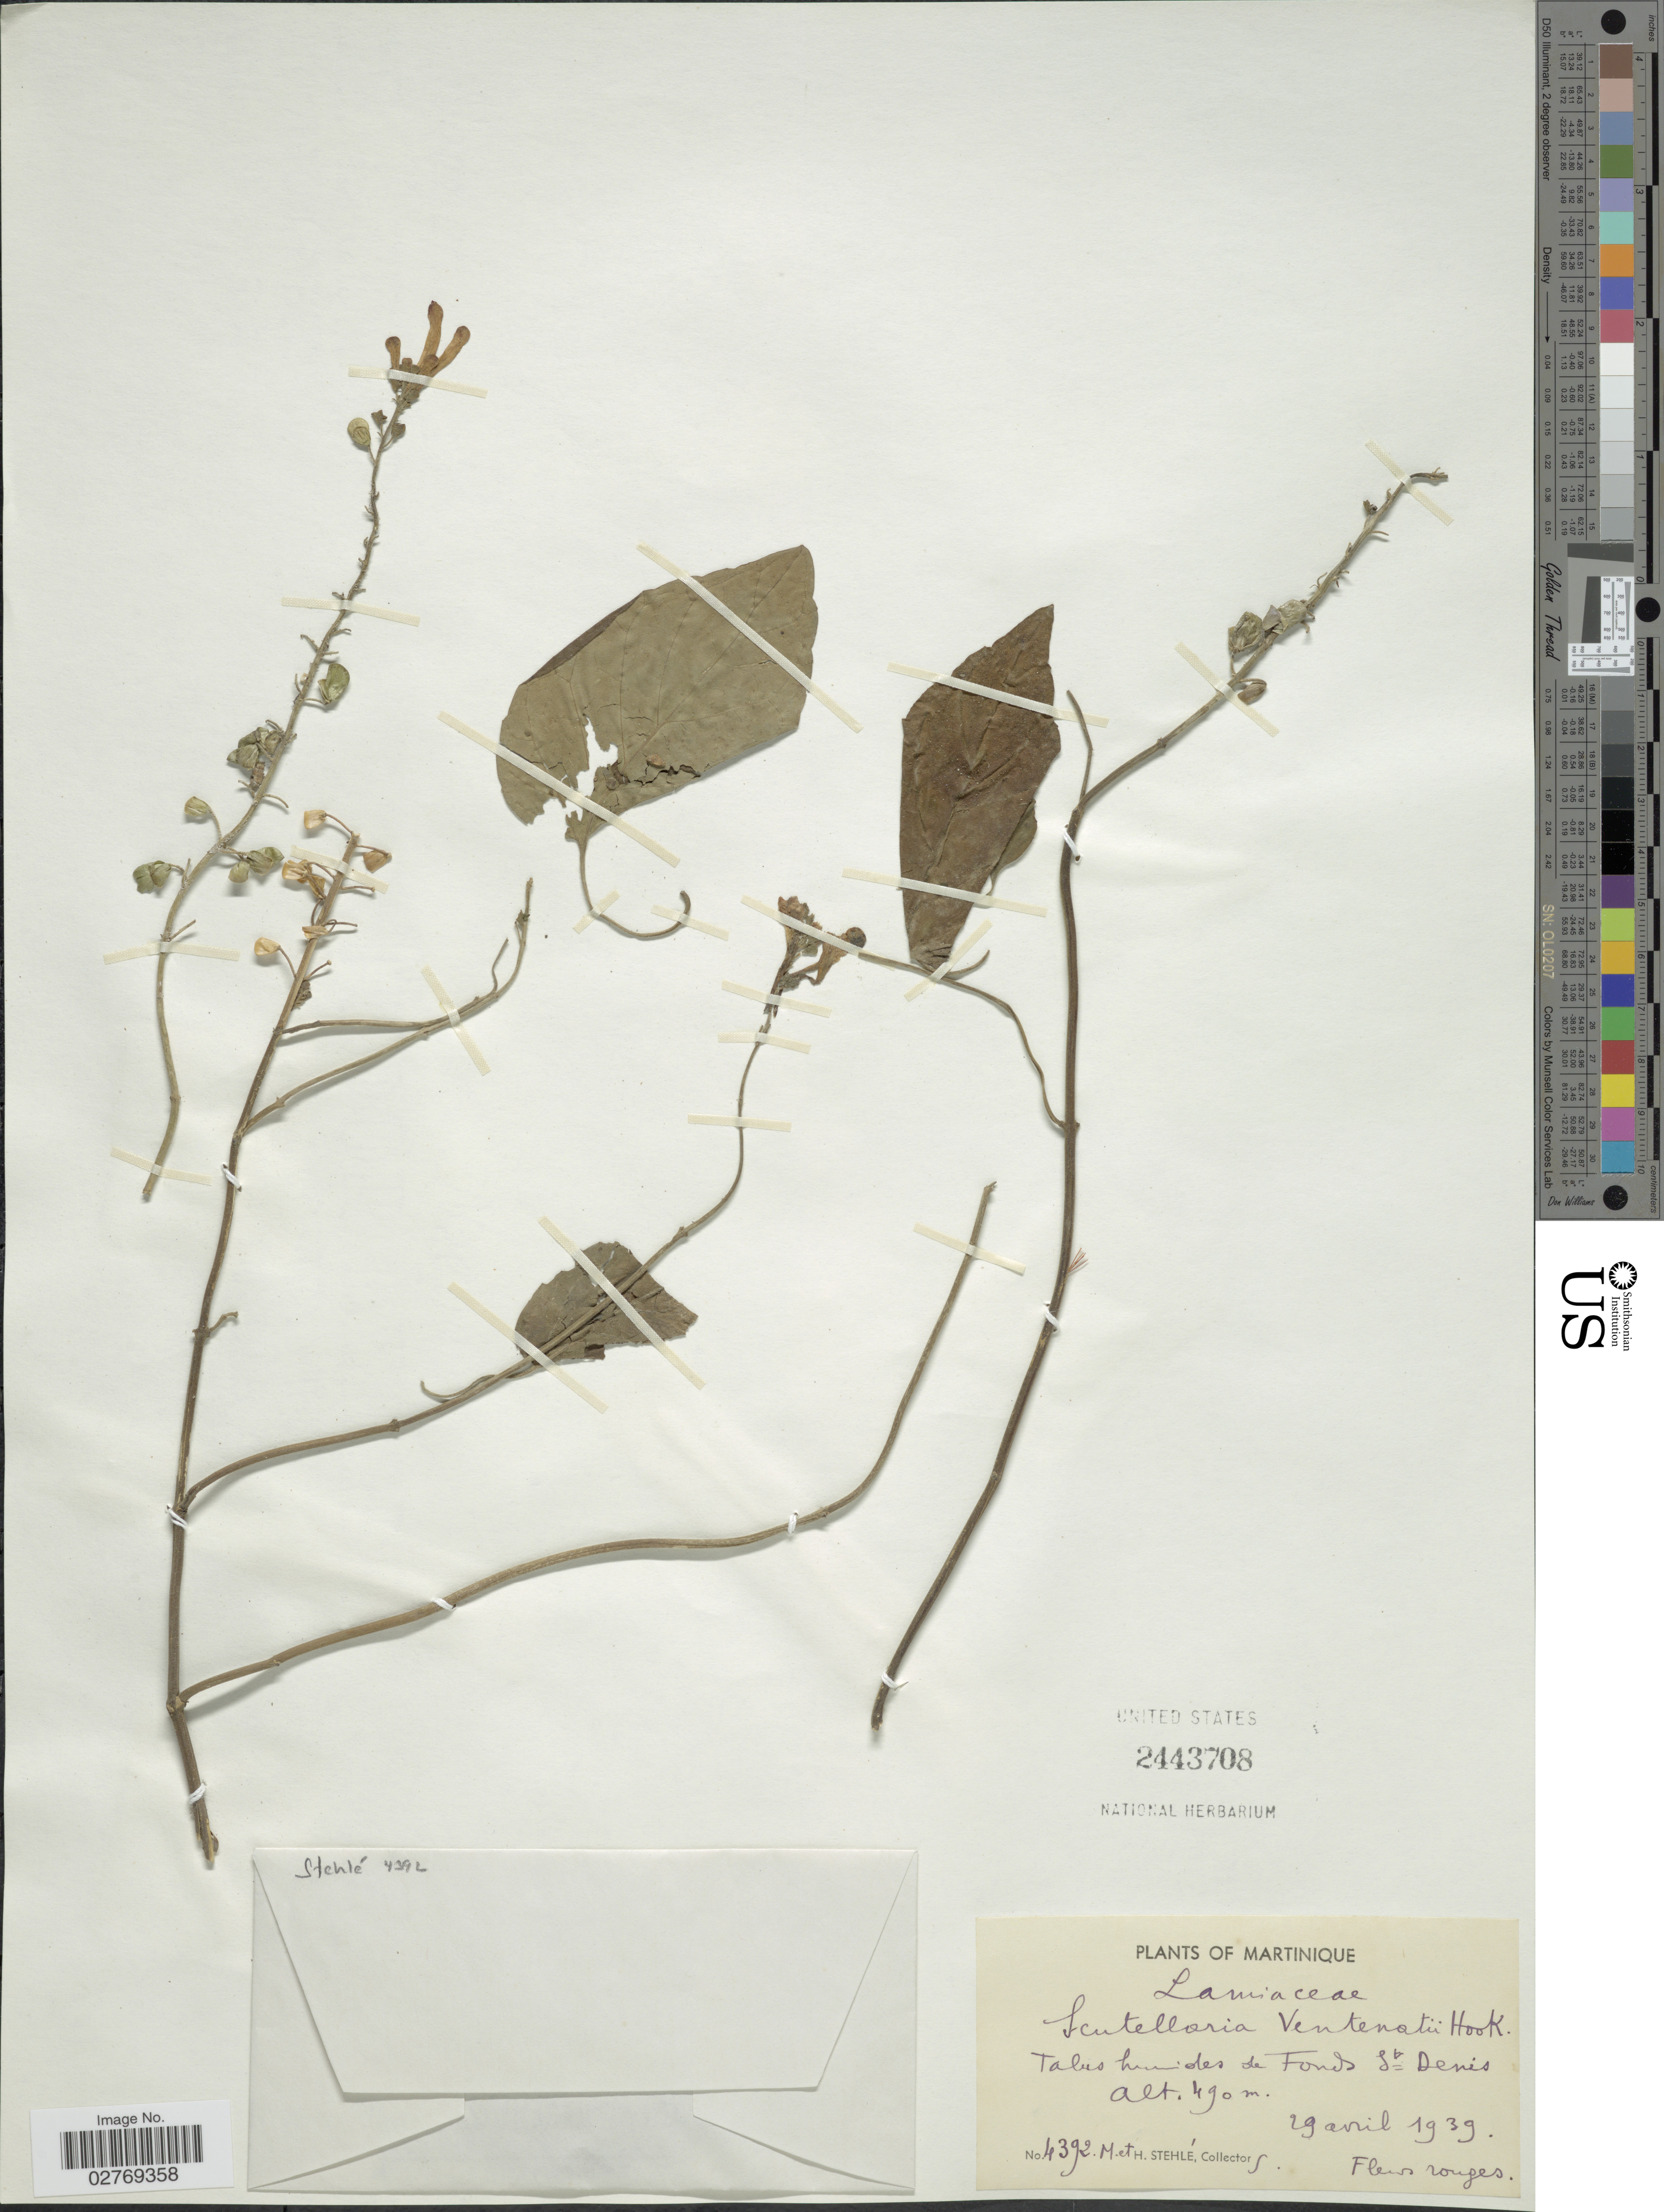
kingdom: Plantae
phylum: Tracheophyta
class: Magnoliopsida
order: Lamiales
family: Lamiaceae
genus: Scutellaria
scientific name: Scutellaria ventenatii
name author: Hook.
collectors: M. Stehlé & H. Stehlé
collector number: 4392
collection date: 1939-04-29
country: Martinique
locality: Talus humides de Fonds St. Denis.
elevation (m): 490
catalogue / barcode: US 2443708